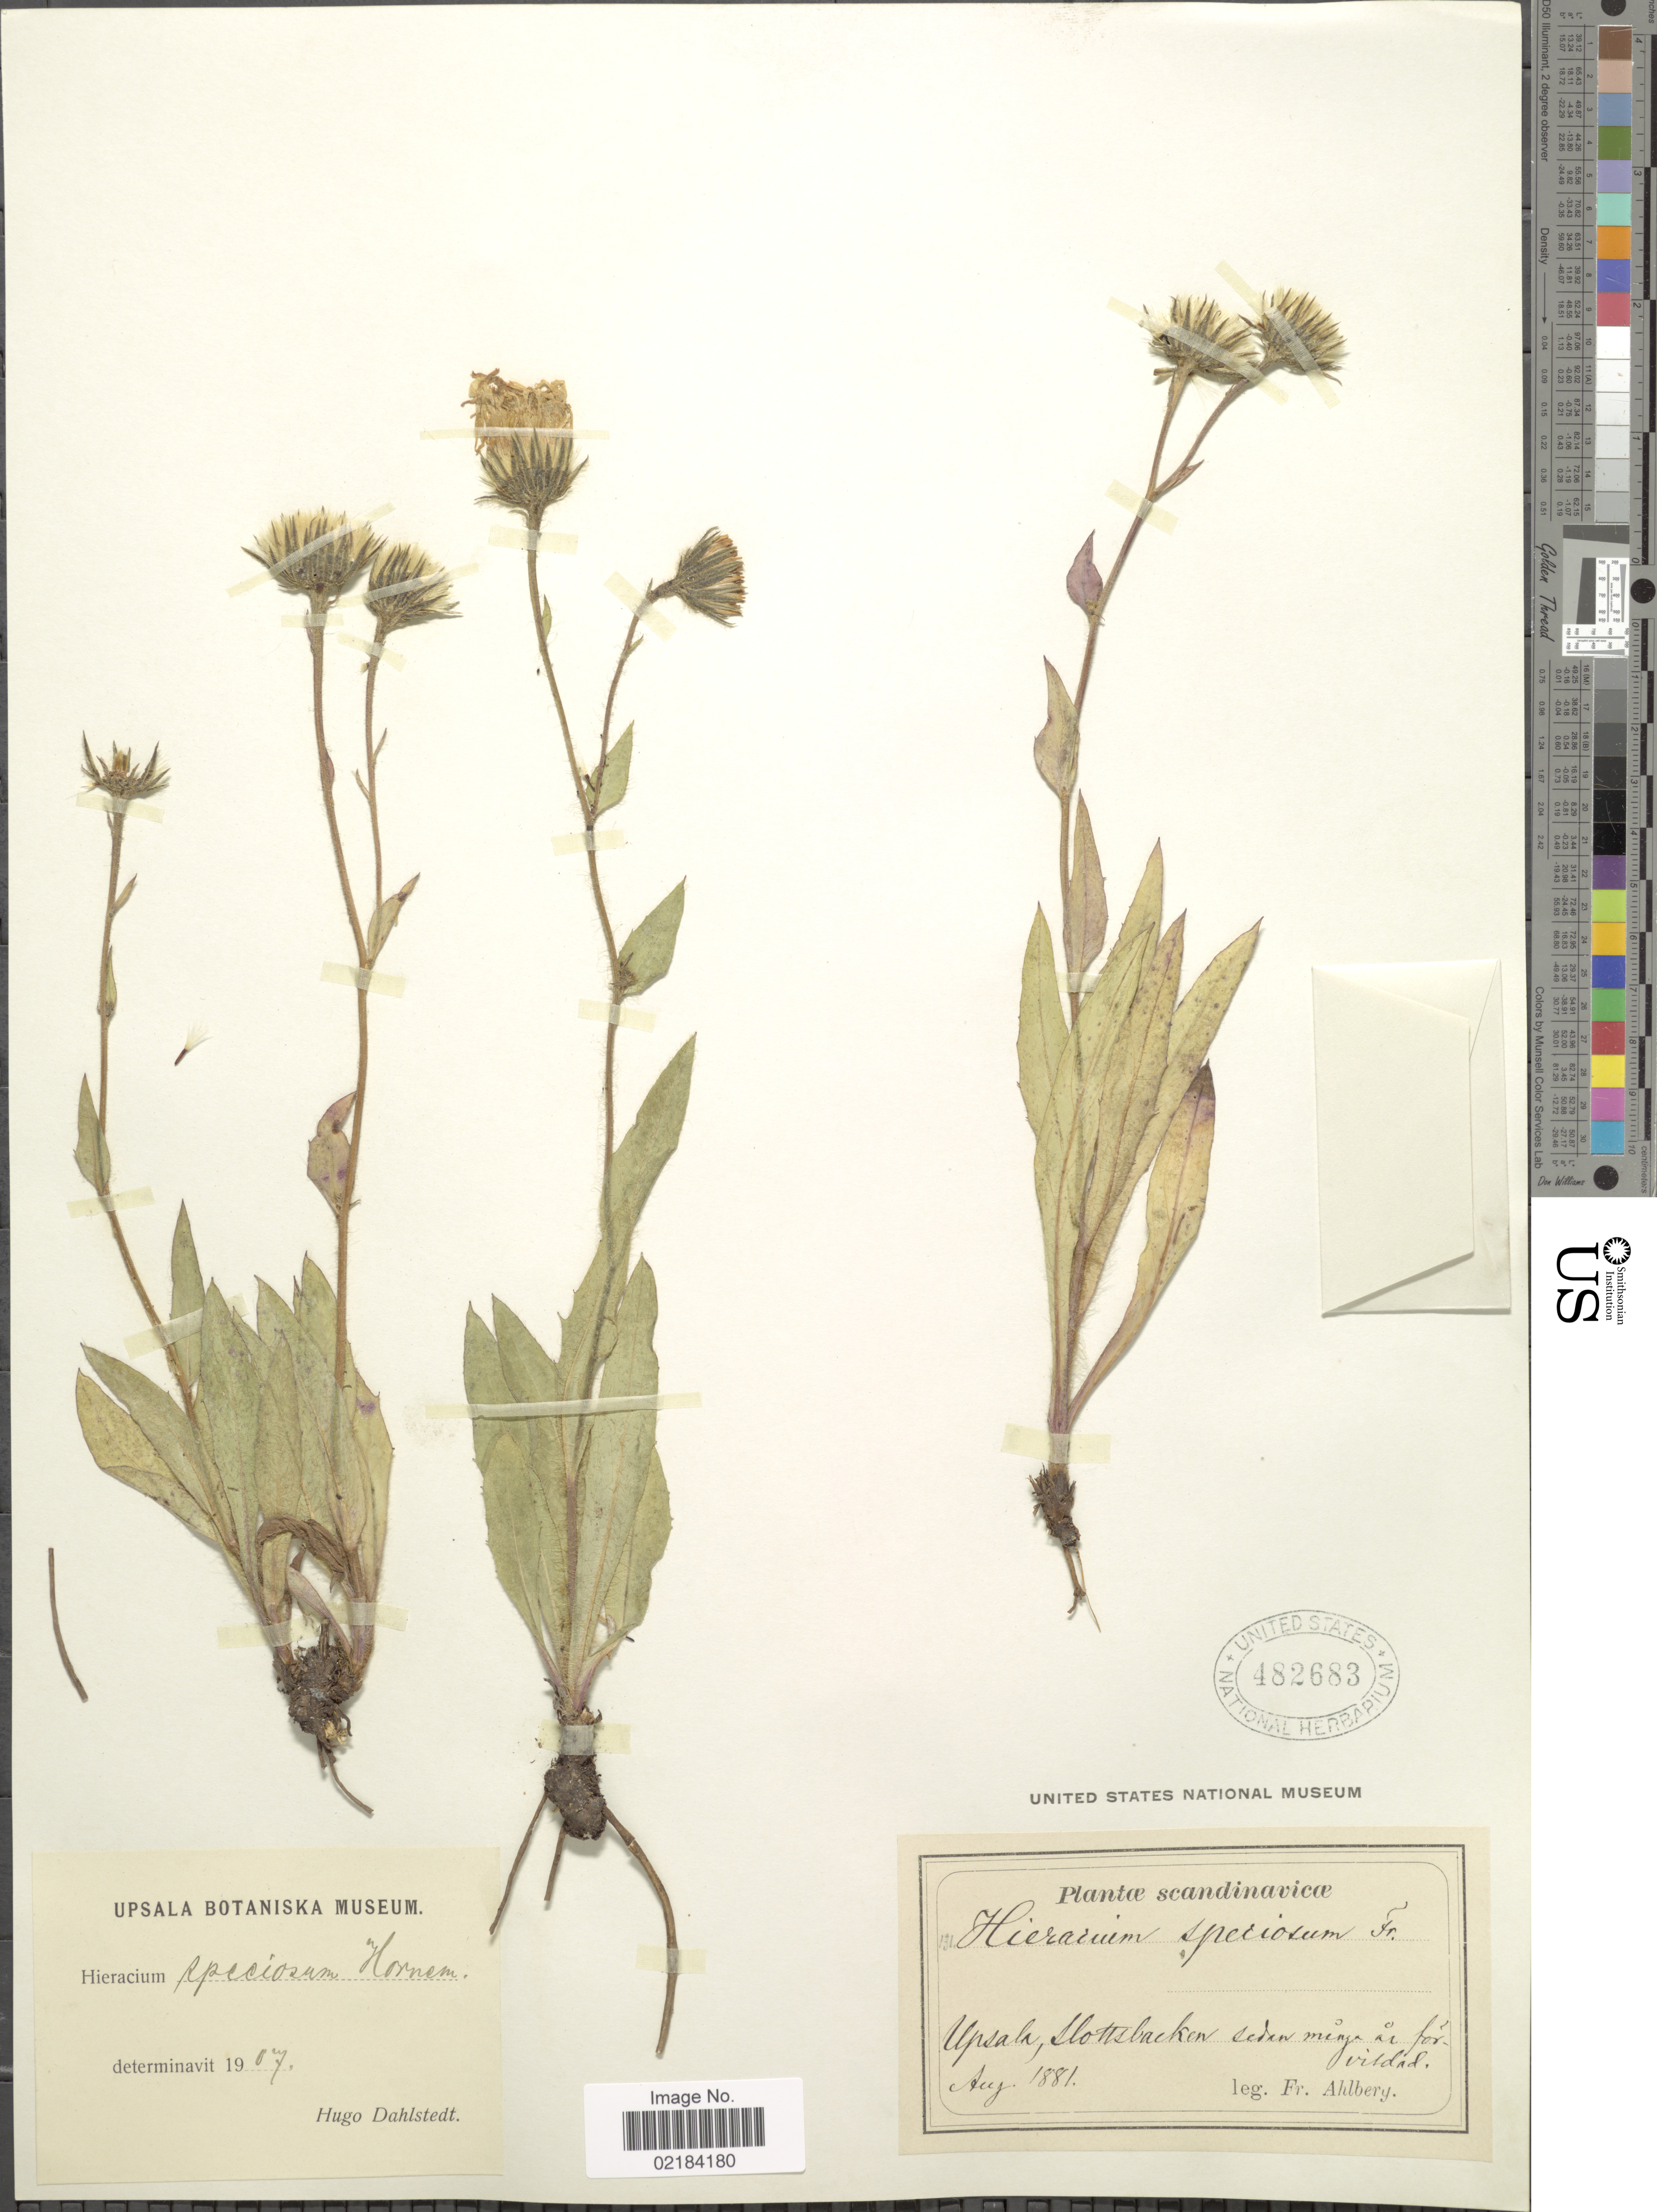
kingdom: Plantae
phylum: Tracheophyta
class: Magnoliopsida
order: Asterales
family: Asteraceae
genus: Hieracium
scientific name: Hieracium speciosum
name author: Hornem.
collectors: F. Ahlberg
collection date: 1881-08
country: Sweden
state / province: Uppsala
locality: Scandinavicæ, Upsala, Slottsbacken, sedan många ar förvildad.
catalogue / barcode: US 482683